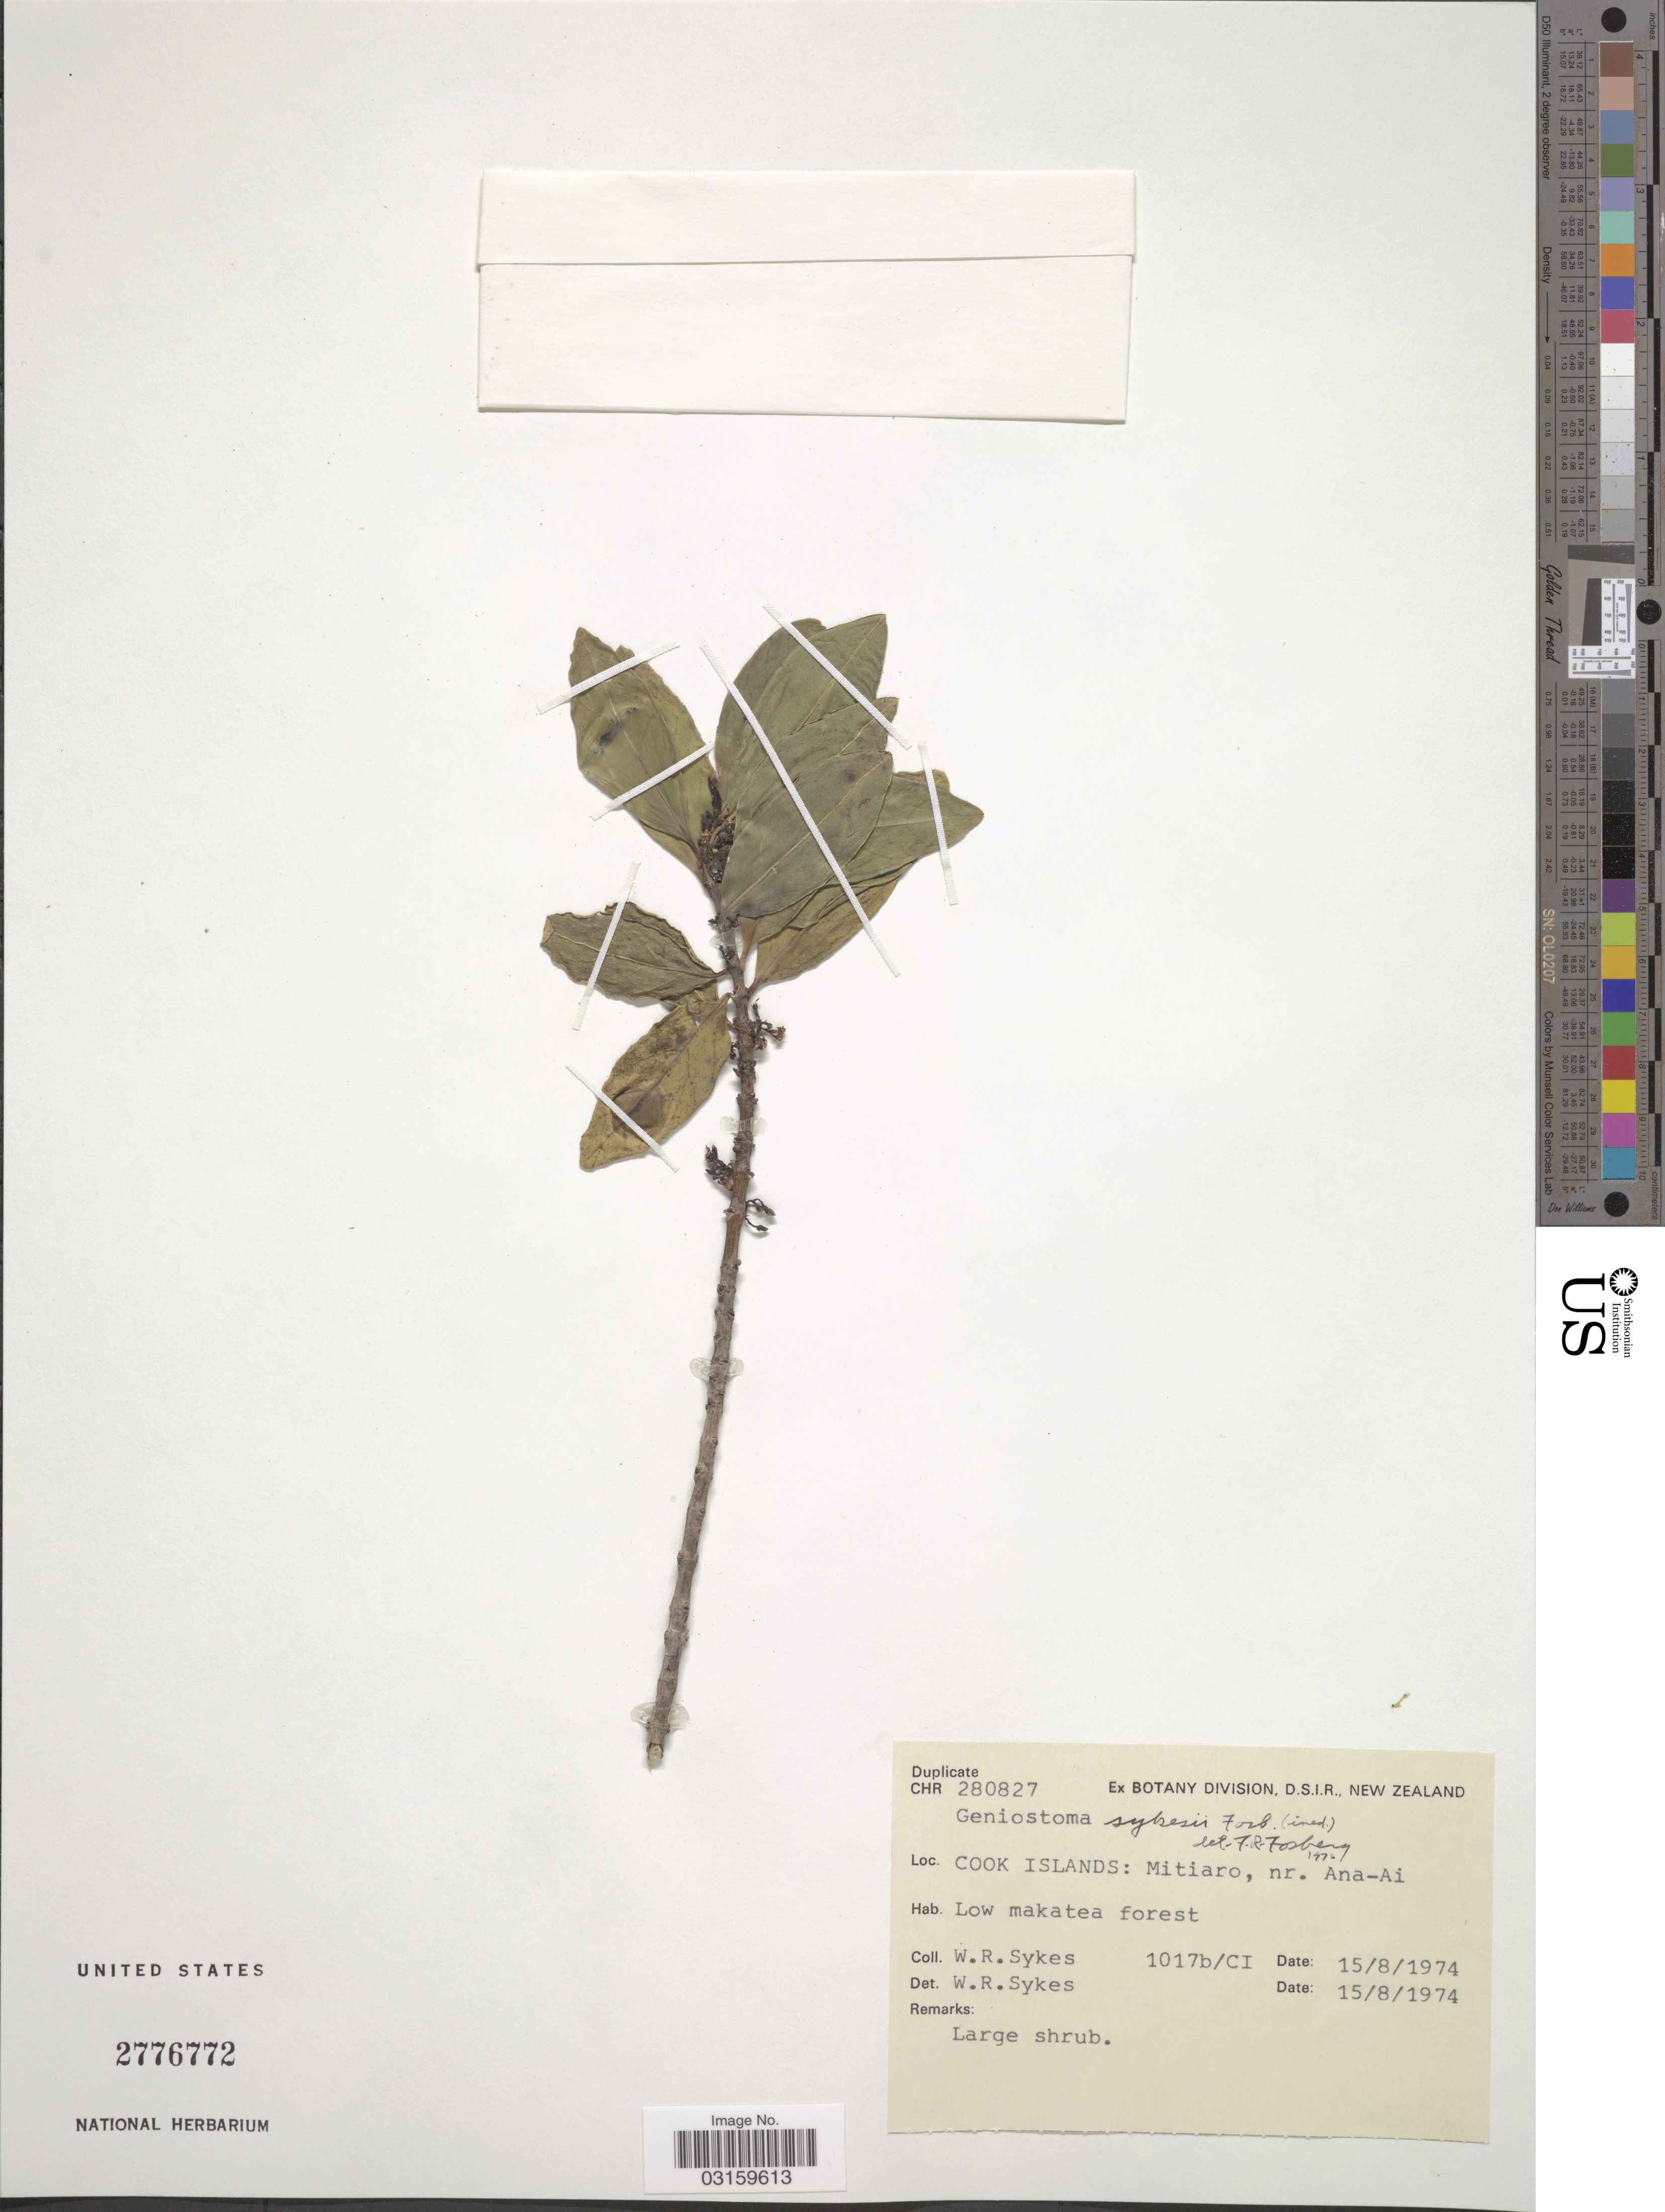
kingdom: Plantae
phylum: Tracheophyta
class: Magnoliopsida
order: Gentianales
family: Loganiaceae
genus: Geniostoma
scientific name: Geniostoma sykesii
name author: Fosberg & Sachet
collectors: W. R. Sykes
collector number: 1017b/CI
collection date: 1974-08-15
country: Cook Islands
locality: Mitiaro, nr. Ana-Ai.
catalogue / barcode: US 2776772